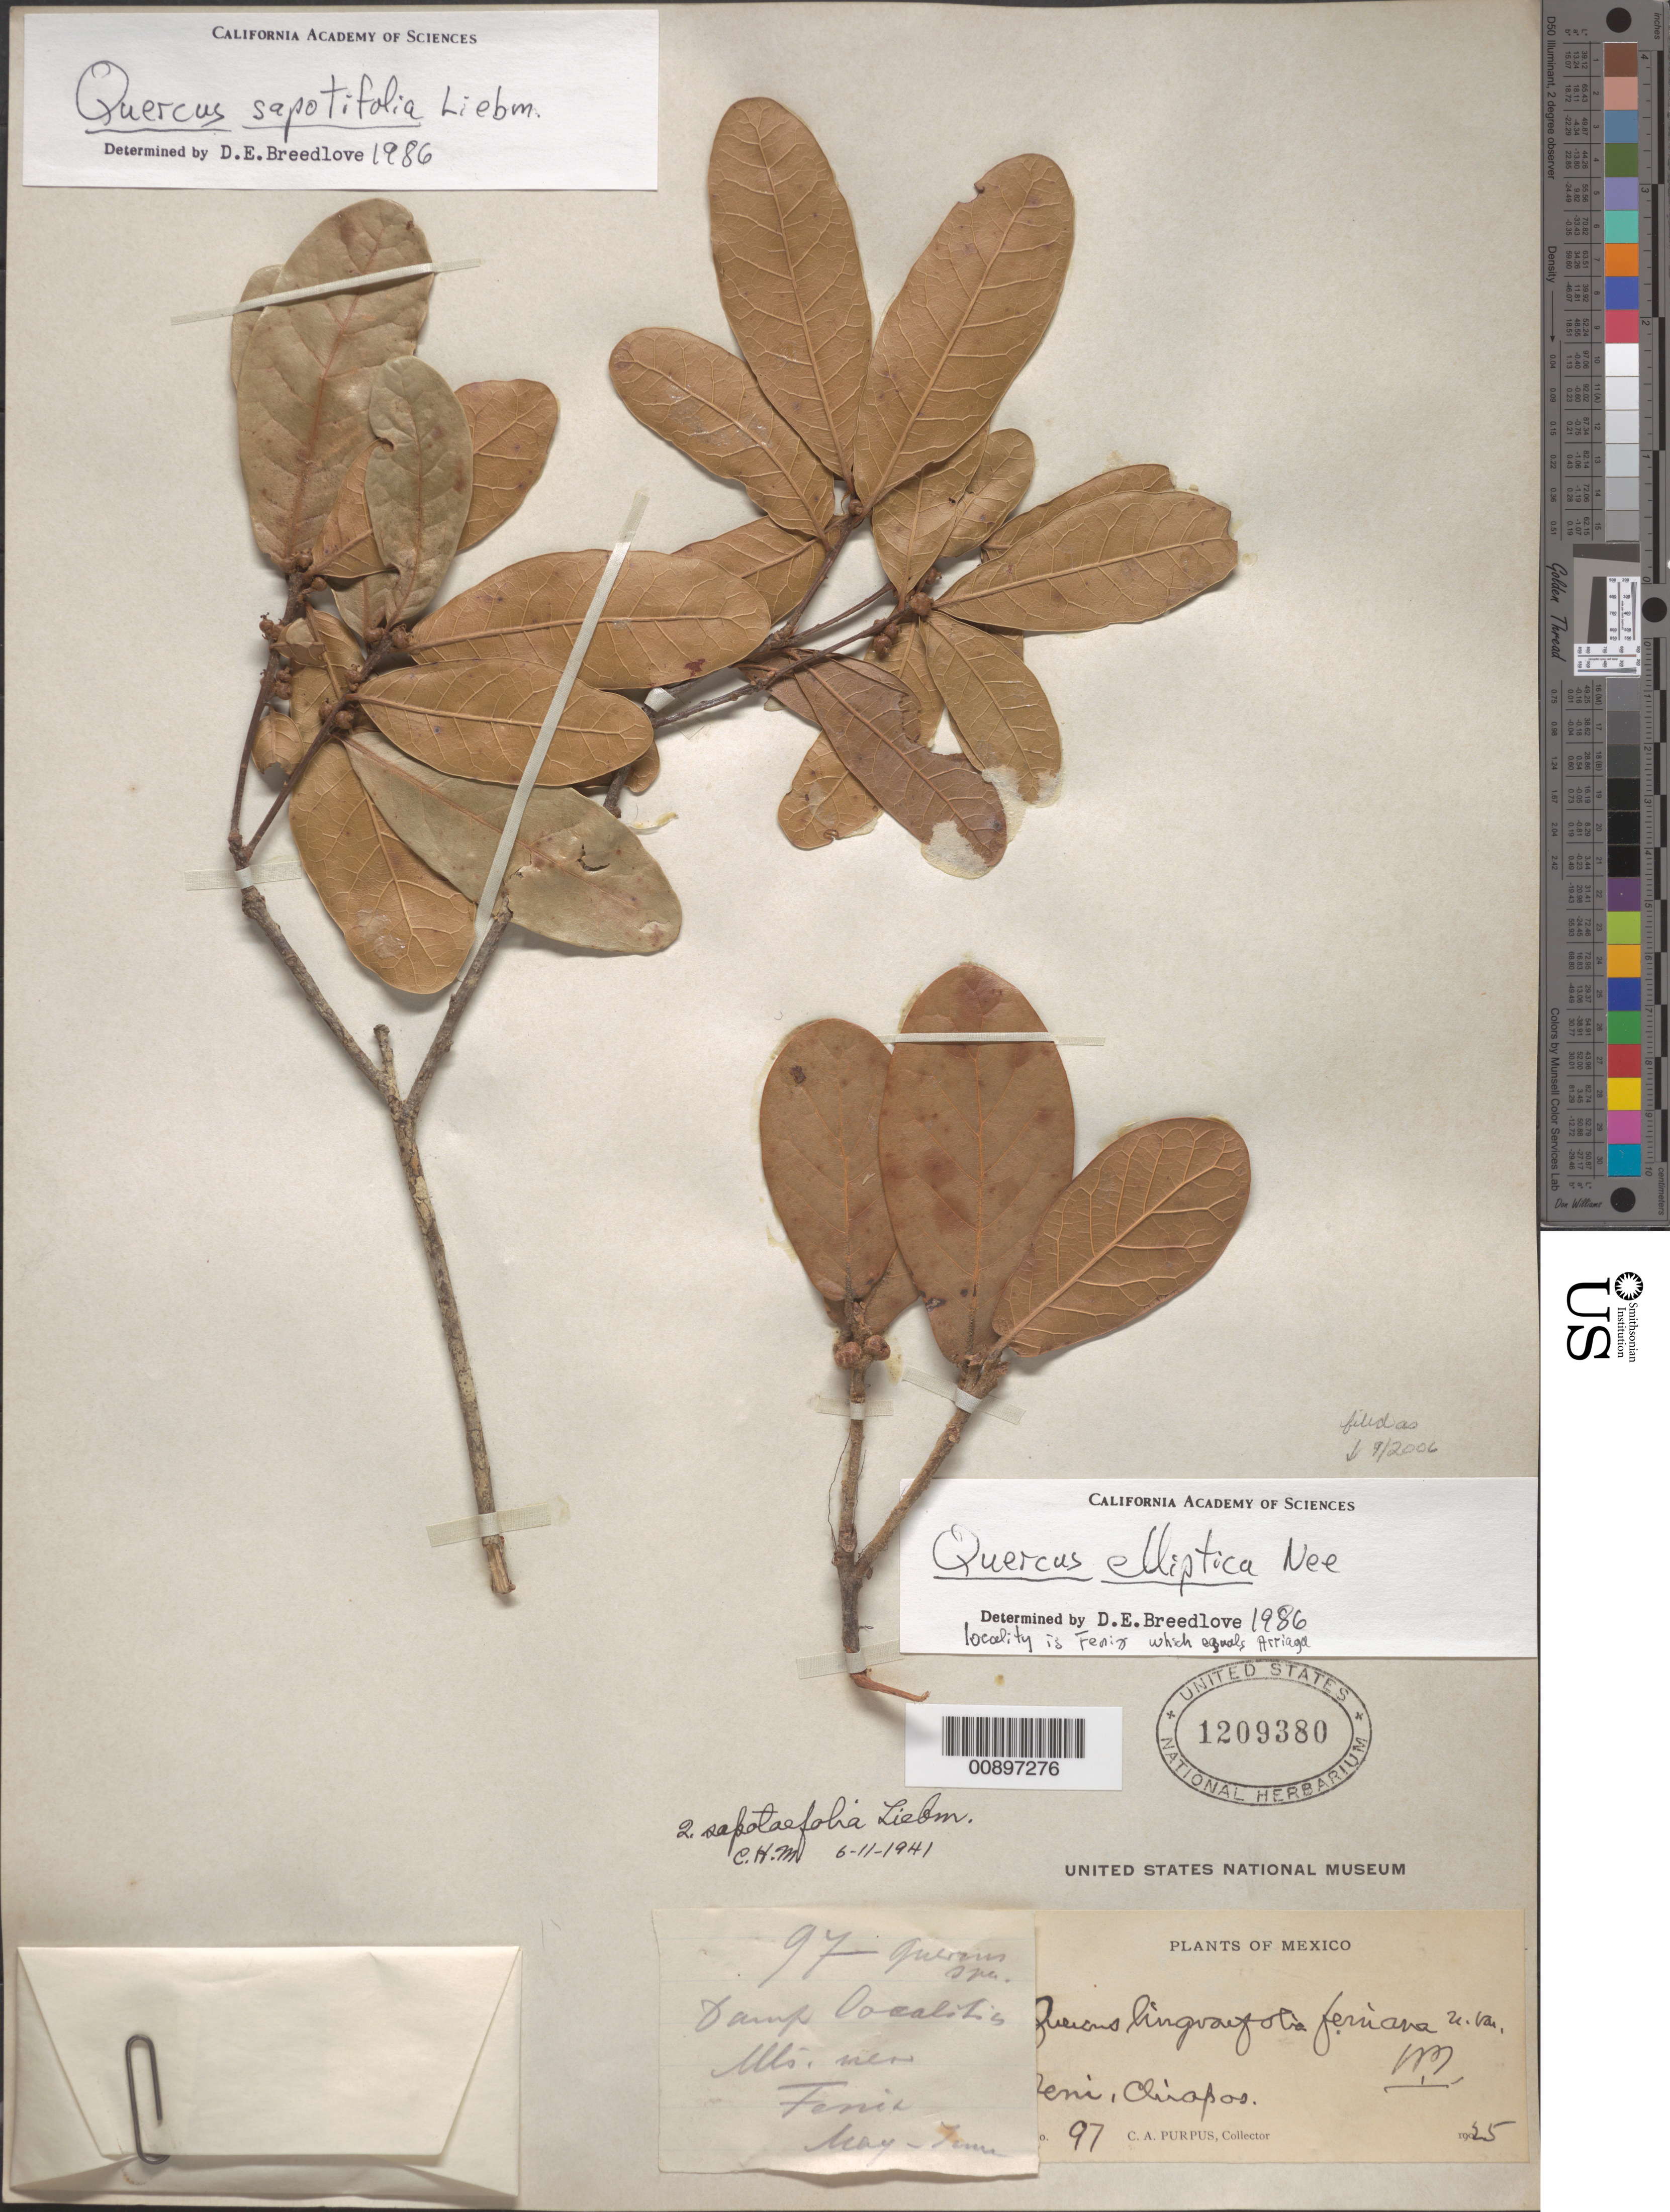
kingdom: Plantae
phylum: Tracheophyta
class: Magnoliopsida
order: Fagales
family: Fagaceae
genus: Quercus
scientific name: Quercus elliptica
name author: Née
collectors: C. A. Purpus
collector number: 97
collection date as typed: May 1925 to -- Jun 1925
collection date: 1925-05/1925-06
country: Mexico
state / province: Chiapas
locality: Mountains near Fenix, Chiapas. (Fenix equals Arriaga according to D.E. Breedlove).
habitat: Damp (? illegible) localities.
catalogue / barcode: US 1209380